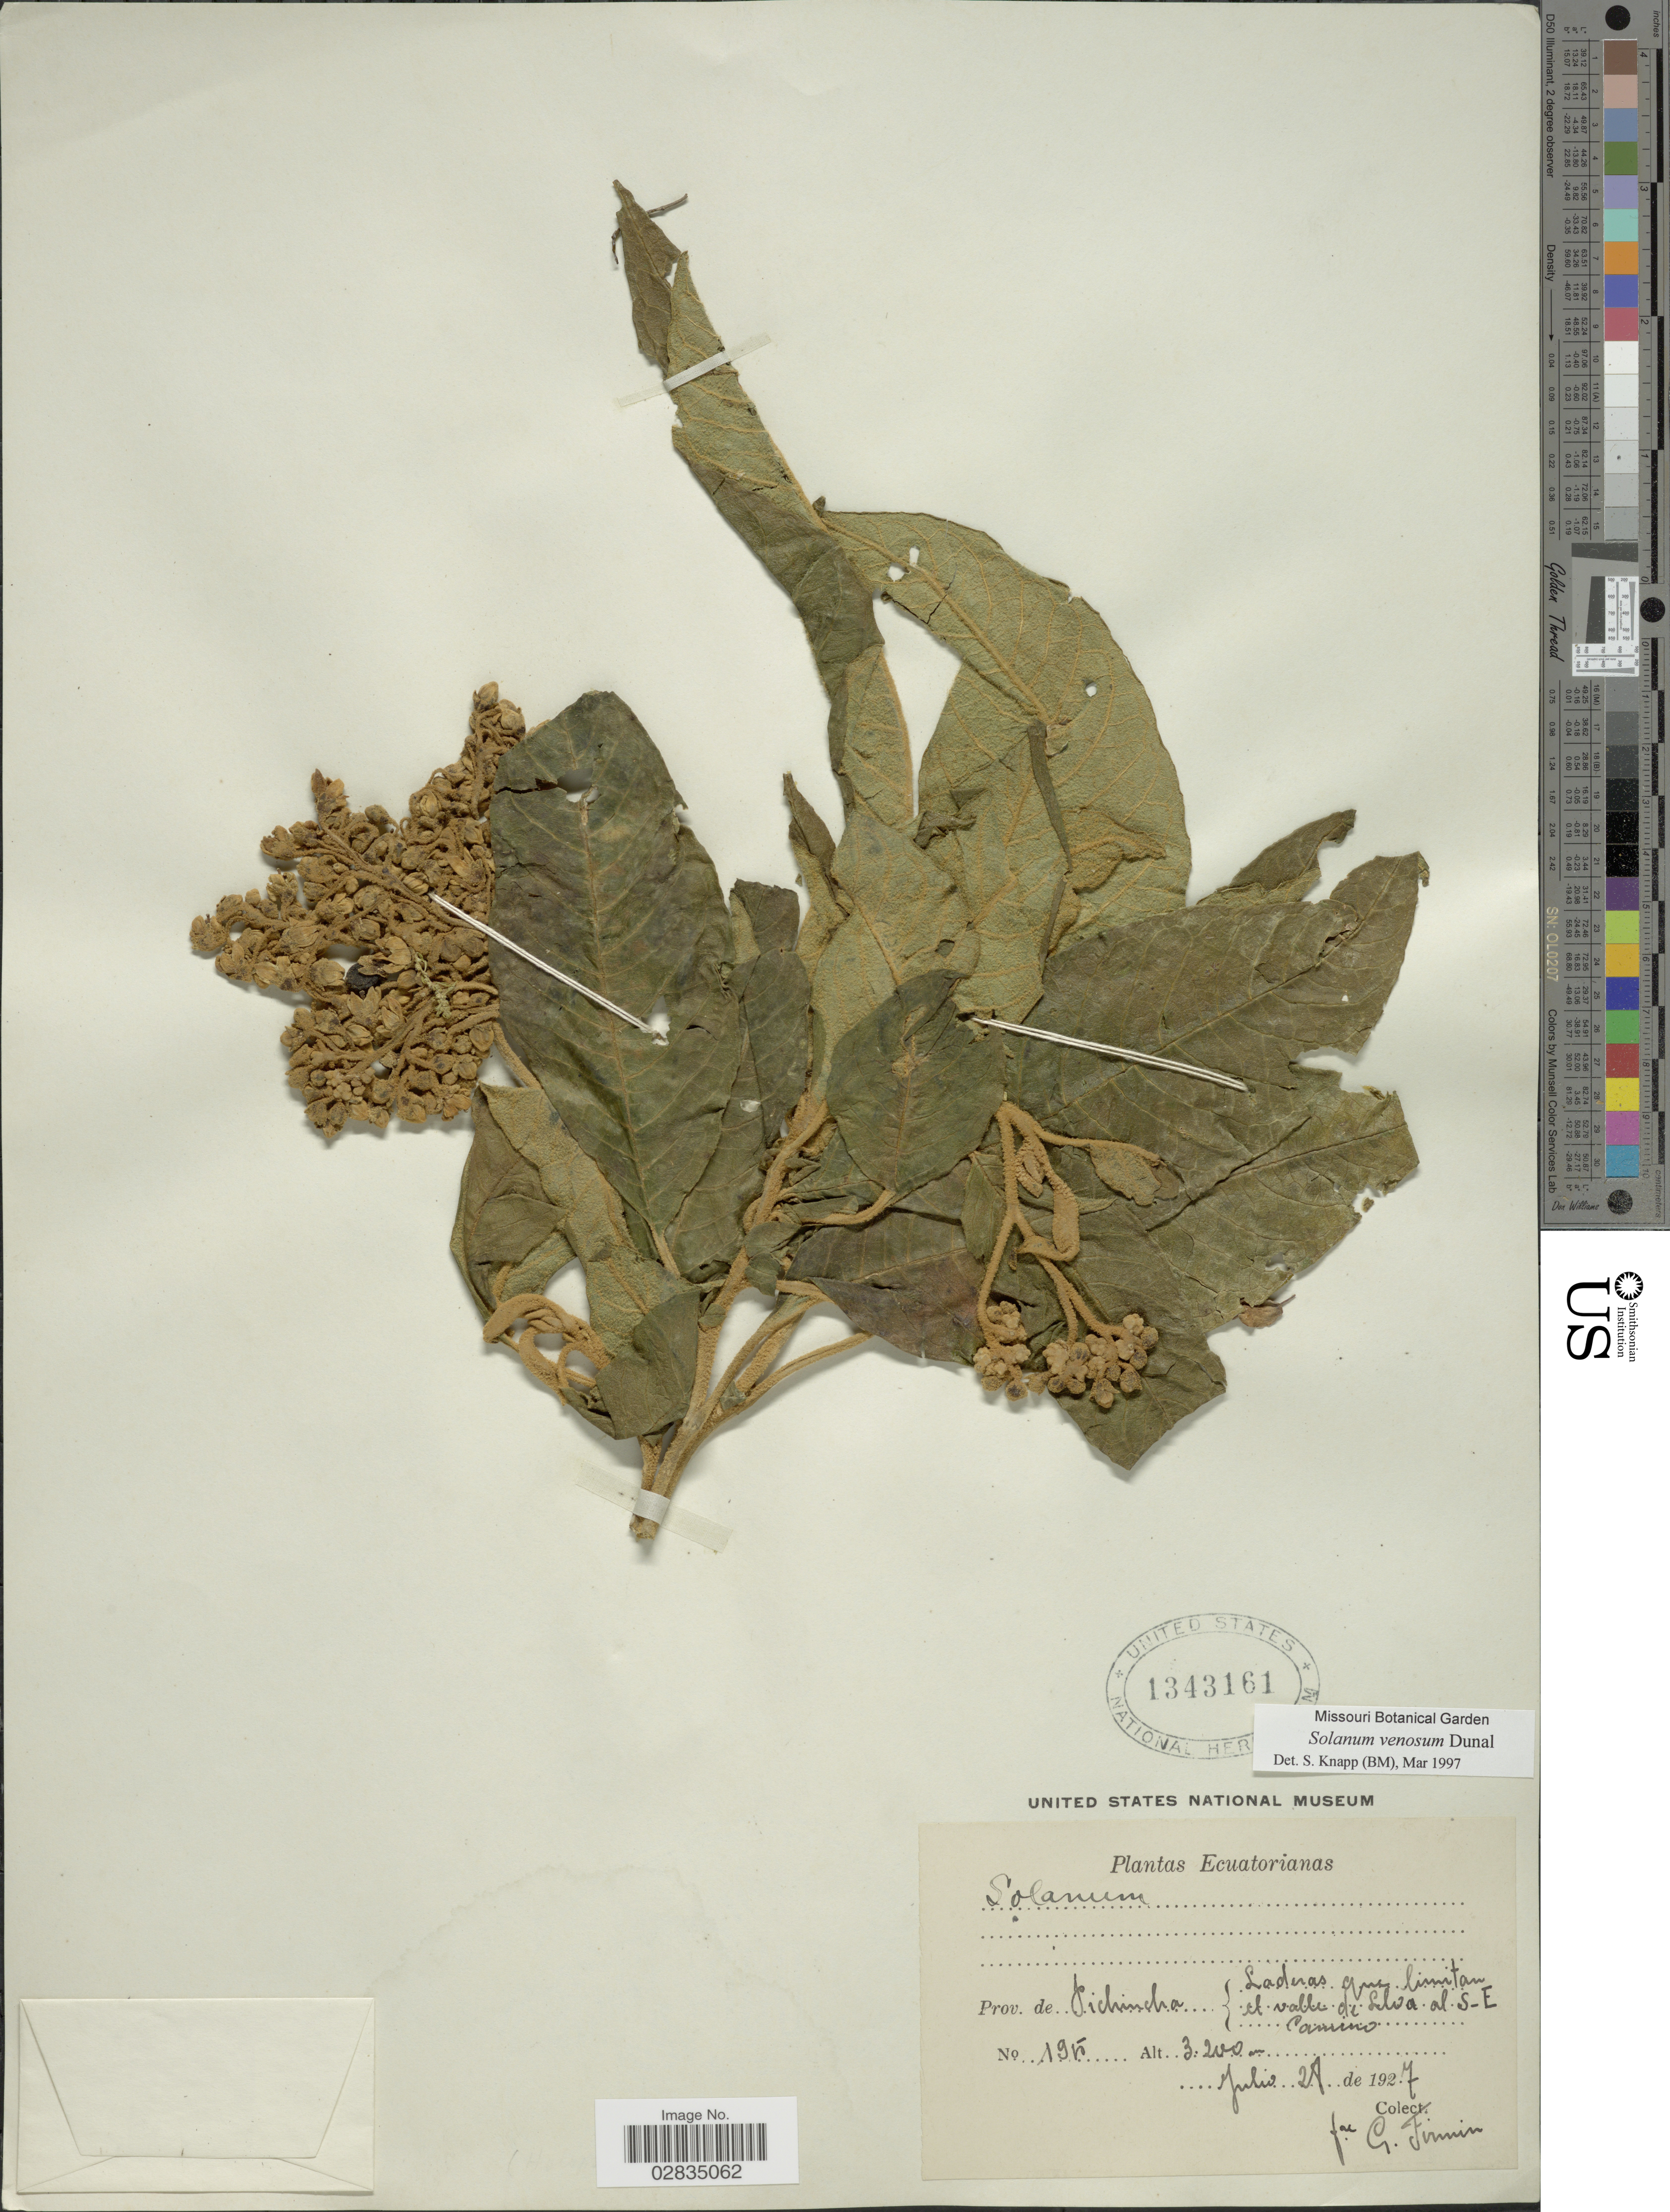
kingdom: Plantae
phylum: Tracheophyta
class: Magnoliopsida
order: Solanales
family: Solanaceae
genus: Solanum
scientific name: Solanum venosum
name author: Dunal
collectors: F. Firmin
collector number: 195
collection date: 1927-07-28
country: Ecuador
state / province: Pichincha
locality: Laderas que limitan el valle de Selva [interpreted] al S-E Camino.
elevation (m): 3200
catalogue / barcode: US 1343161